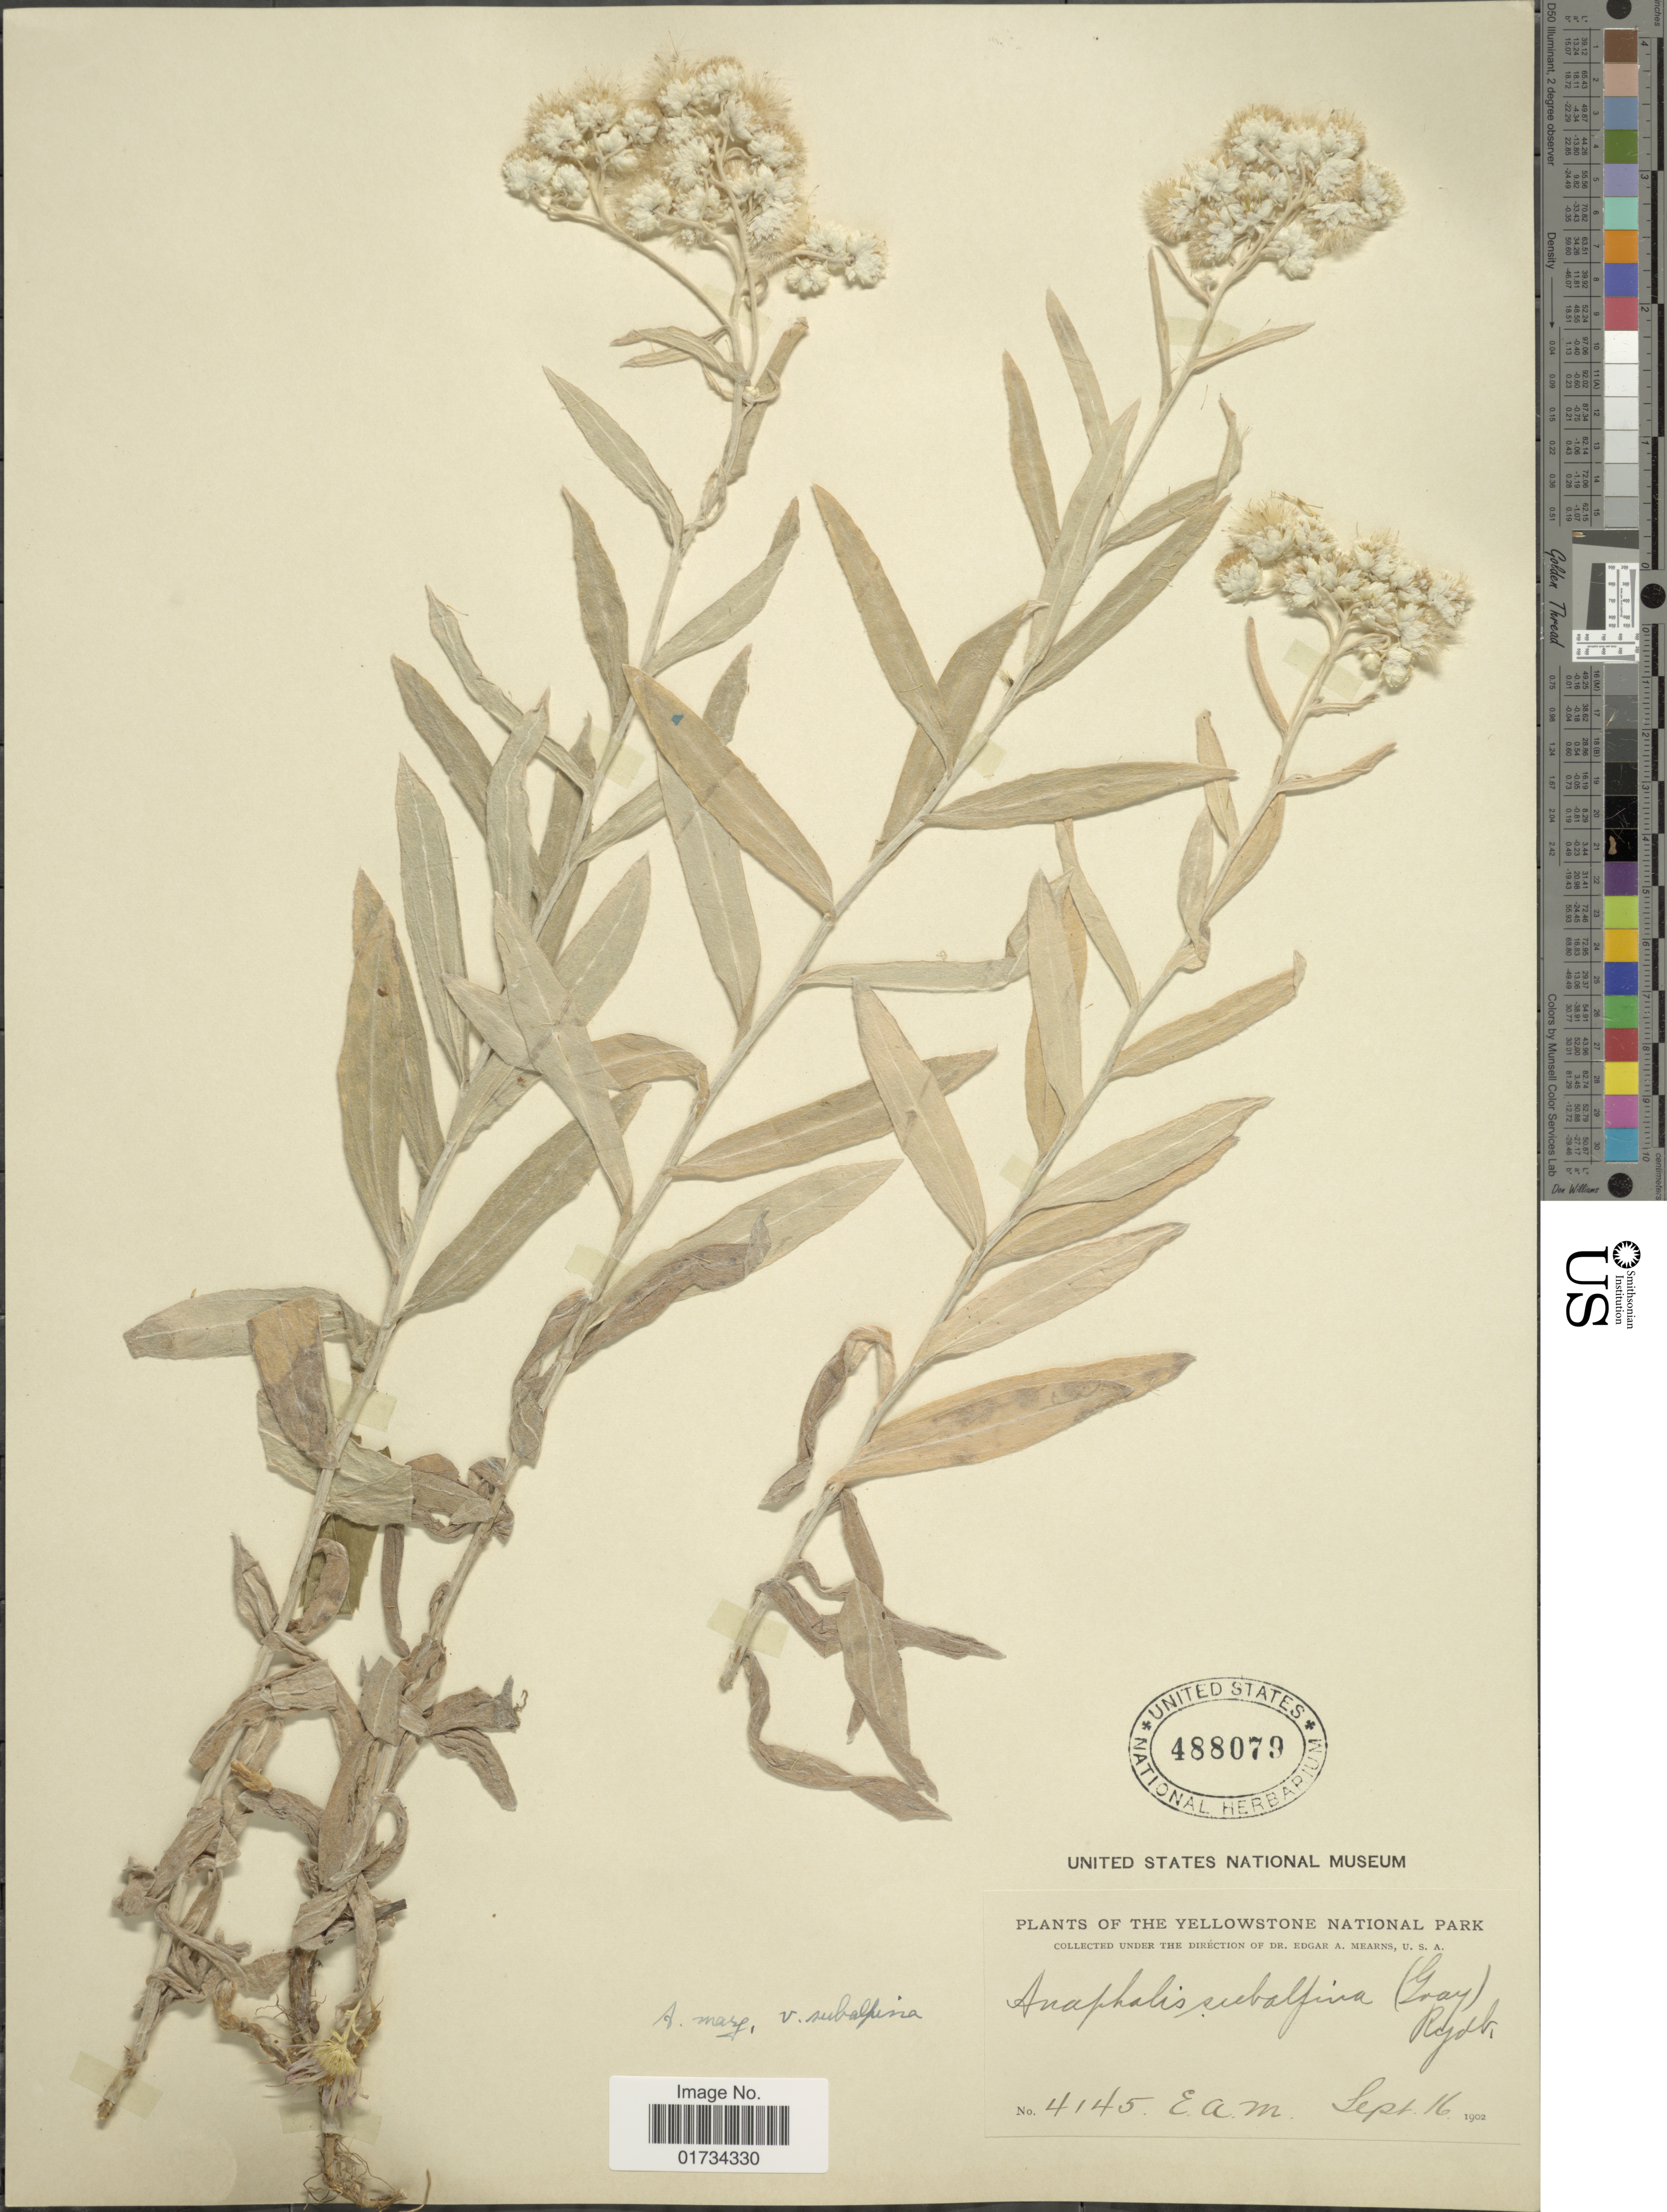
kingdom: Plantae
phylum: Tracheophyta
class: Magnoliopsida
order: Asterales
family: Asteraceae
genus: Anaphalis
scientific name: Anaphalis subalpina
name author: (A. Gray) Rydb.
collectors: E. A. Mearns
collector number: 4145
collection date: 1902-09-16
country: United States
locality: The Yellowstone National park.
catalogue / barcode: US 488079